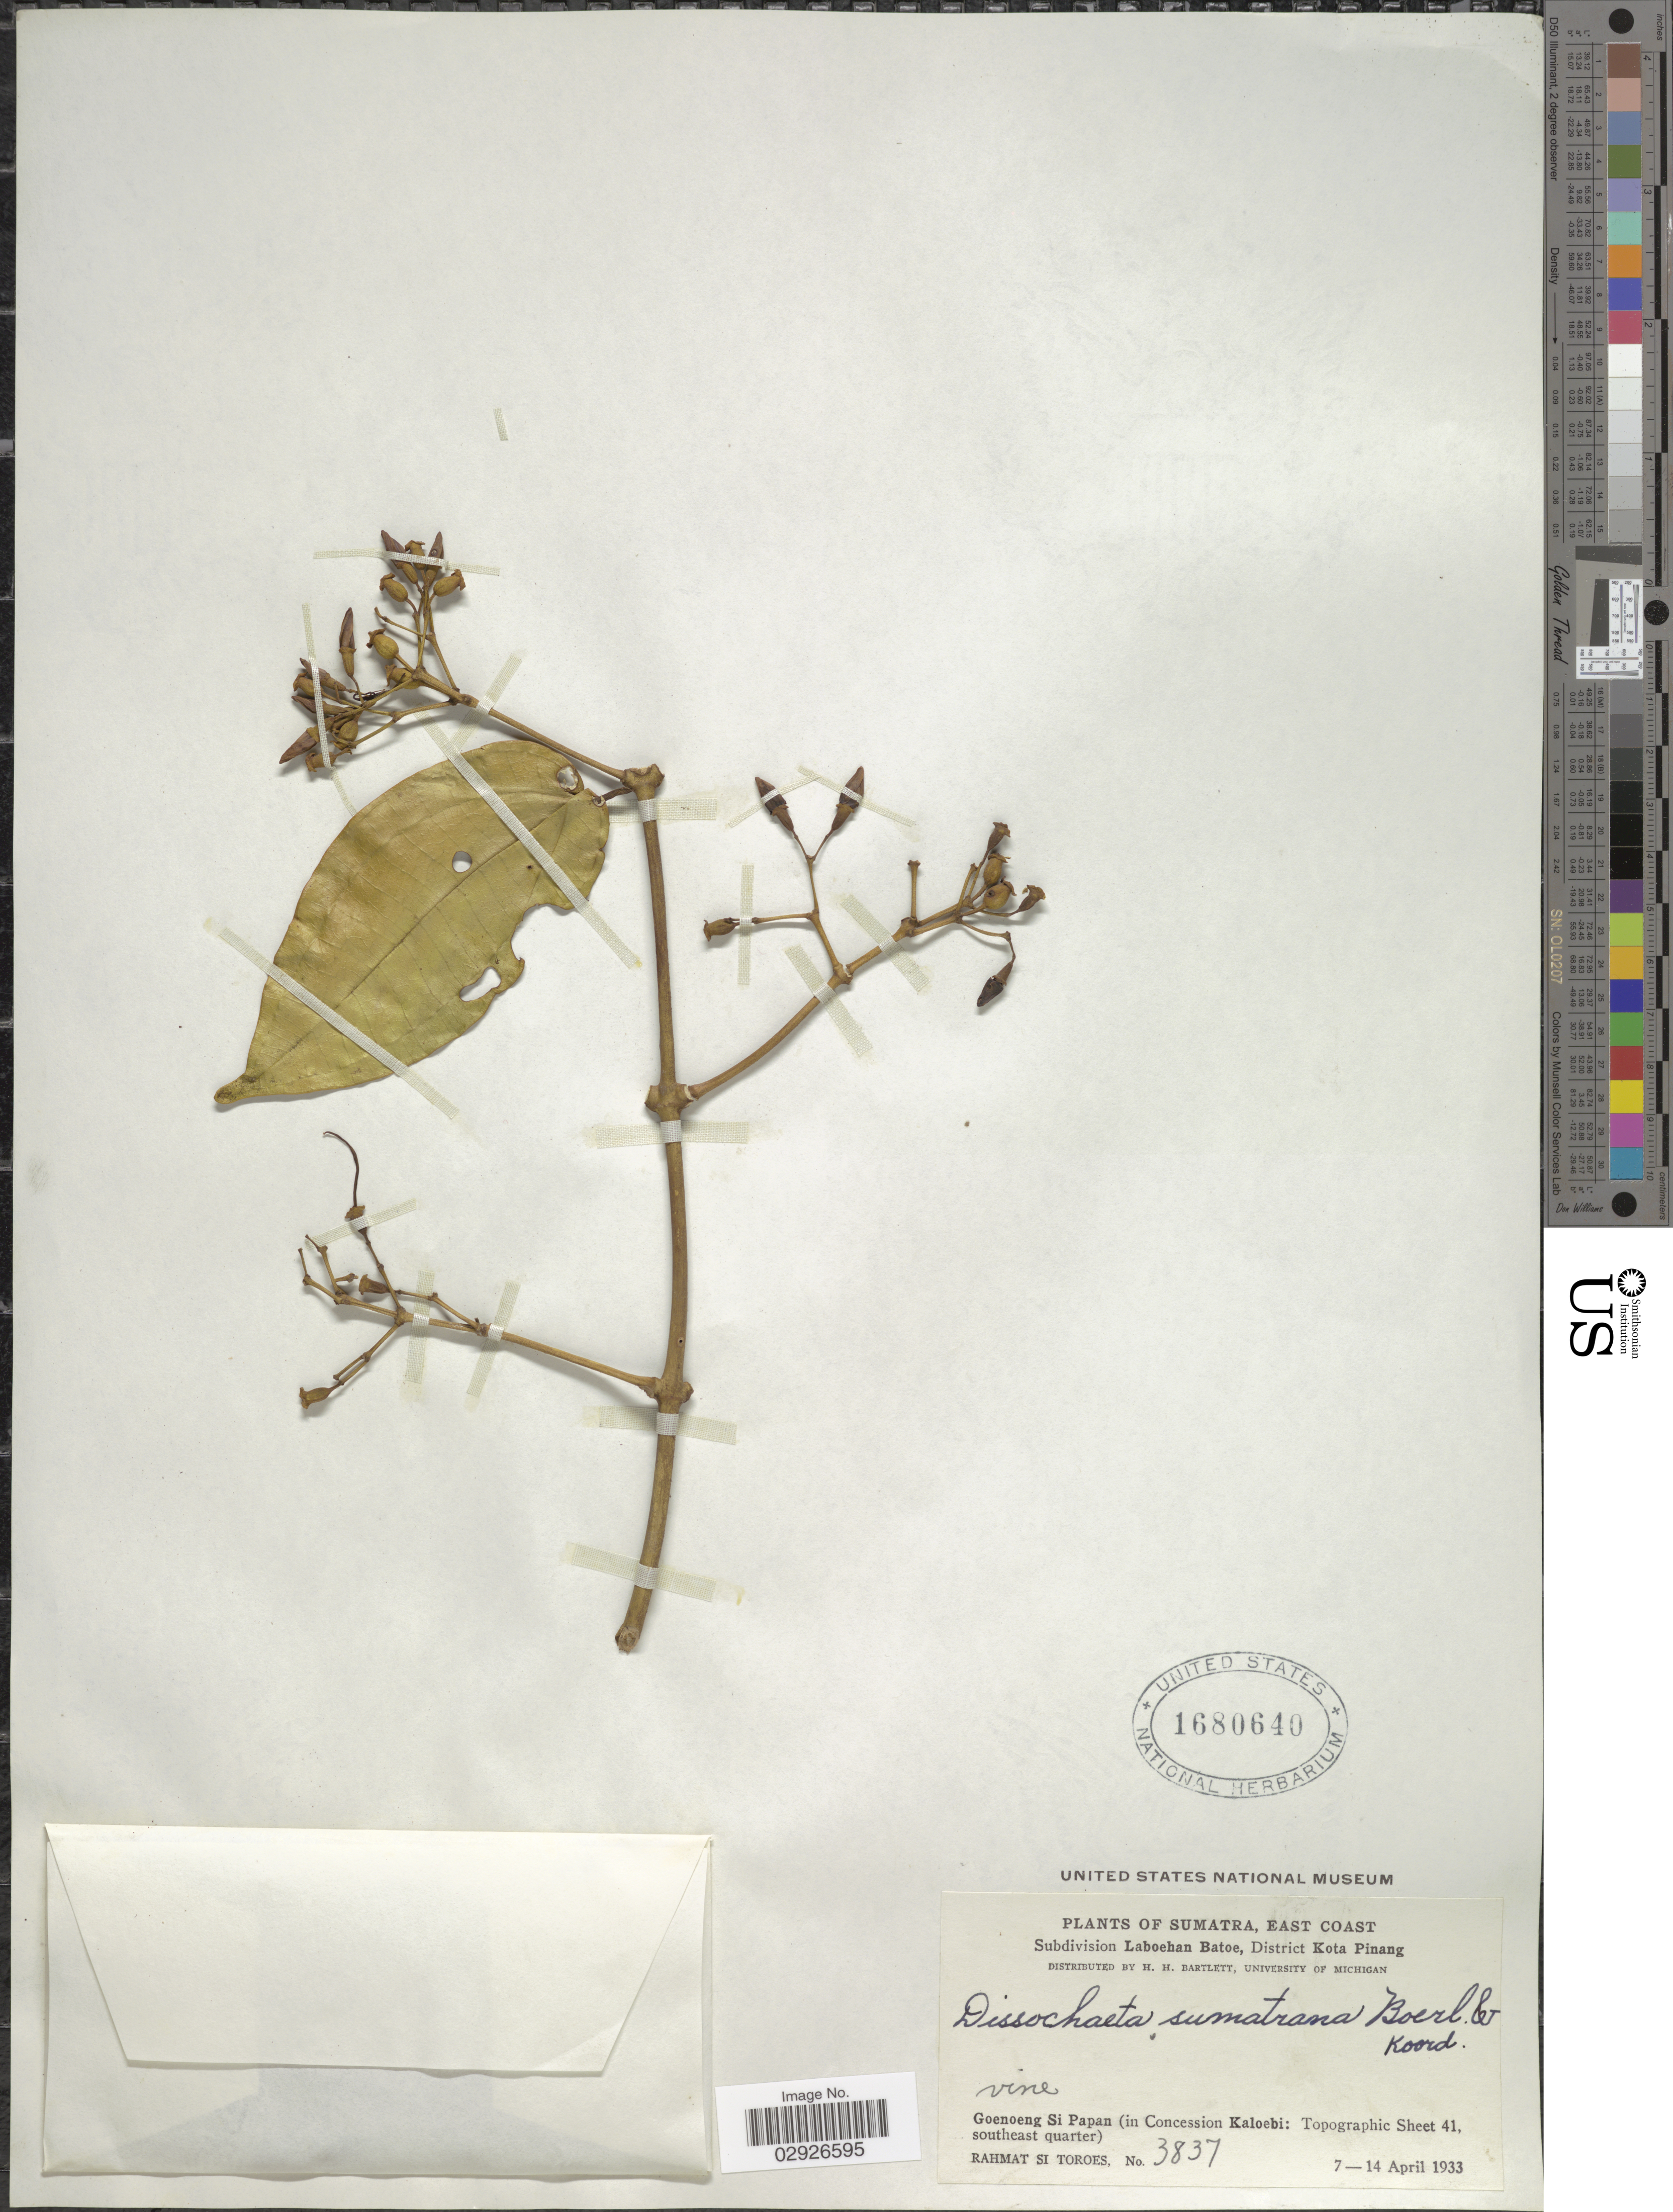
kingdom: Plantae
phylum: Tracheophyta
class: Magnoliopsida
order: Myrtales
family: Melastomataceae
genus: Dissochaeta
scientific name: Dissochaeta sumatrana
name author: Boerl. & Koord.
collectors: Rahmat Si Boeea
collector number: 3837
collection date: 1933-04-07/1933-04-14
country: Indonesia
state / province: Sumatra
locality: East Coast. Subdivision Laboehan Batoe, District Kota Pinang. Goenoeng Si Papan (in Concession Kaloebi: Topographic Sheet 41, southeast quarter).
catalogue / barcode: US 1680640